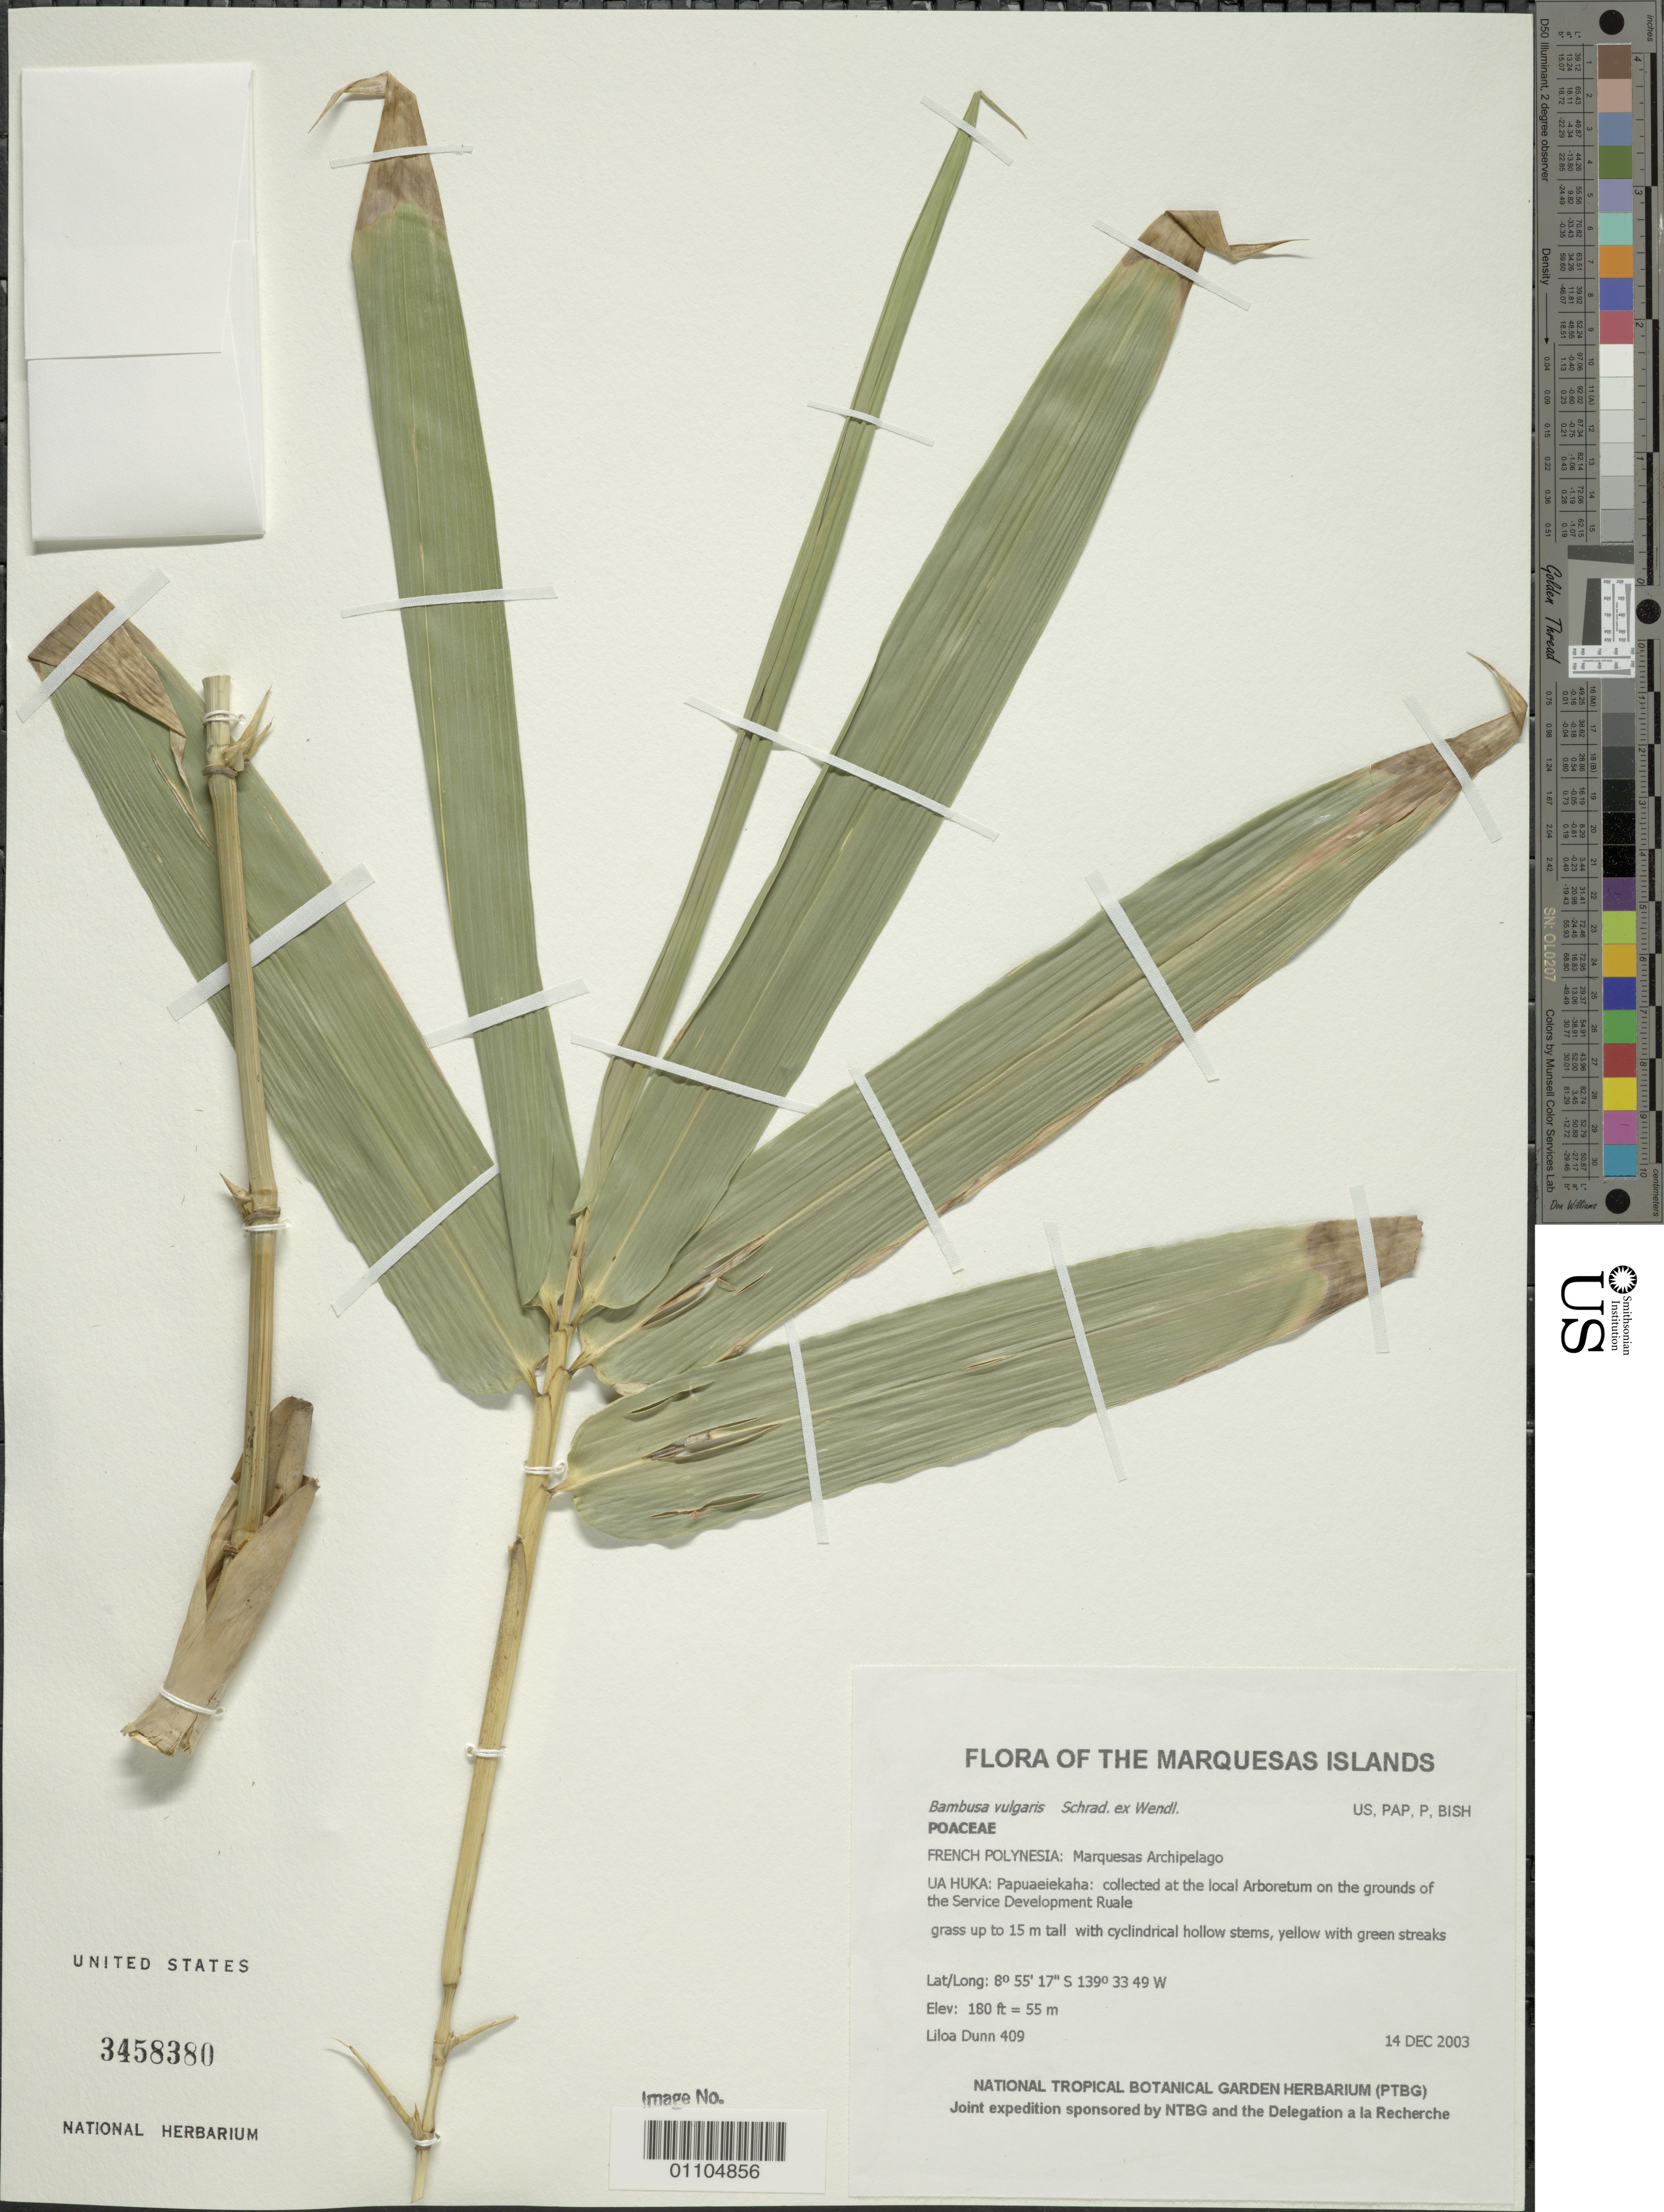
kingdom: Plantae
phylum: Tracheophyta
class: Liliopsida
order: Poales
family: Poaceae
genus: Bambusa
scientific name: Bambusa vulgaris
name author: Schrad. ex J.C. Wendl.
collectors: L. Dunn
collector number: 409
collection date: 2003-12-14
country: French Polynesia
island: Ua Huka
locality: Papuaeiekaha: collected at the local Arboretum on the grounds of the Service Development Ruale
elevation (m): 55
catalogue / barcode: US 3458380